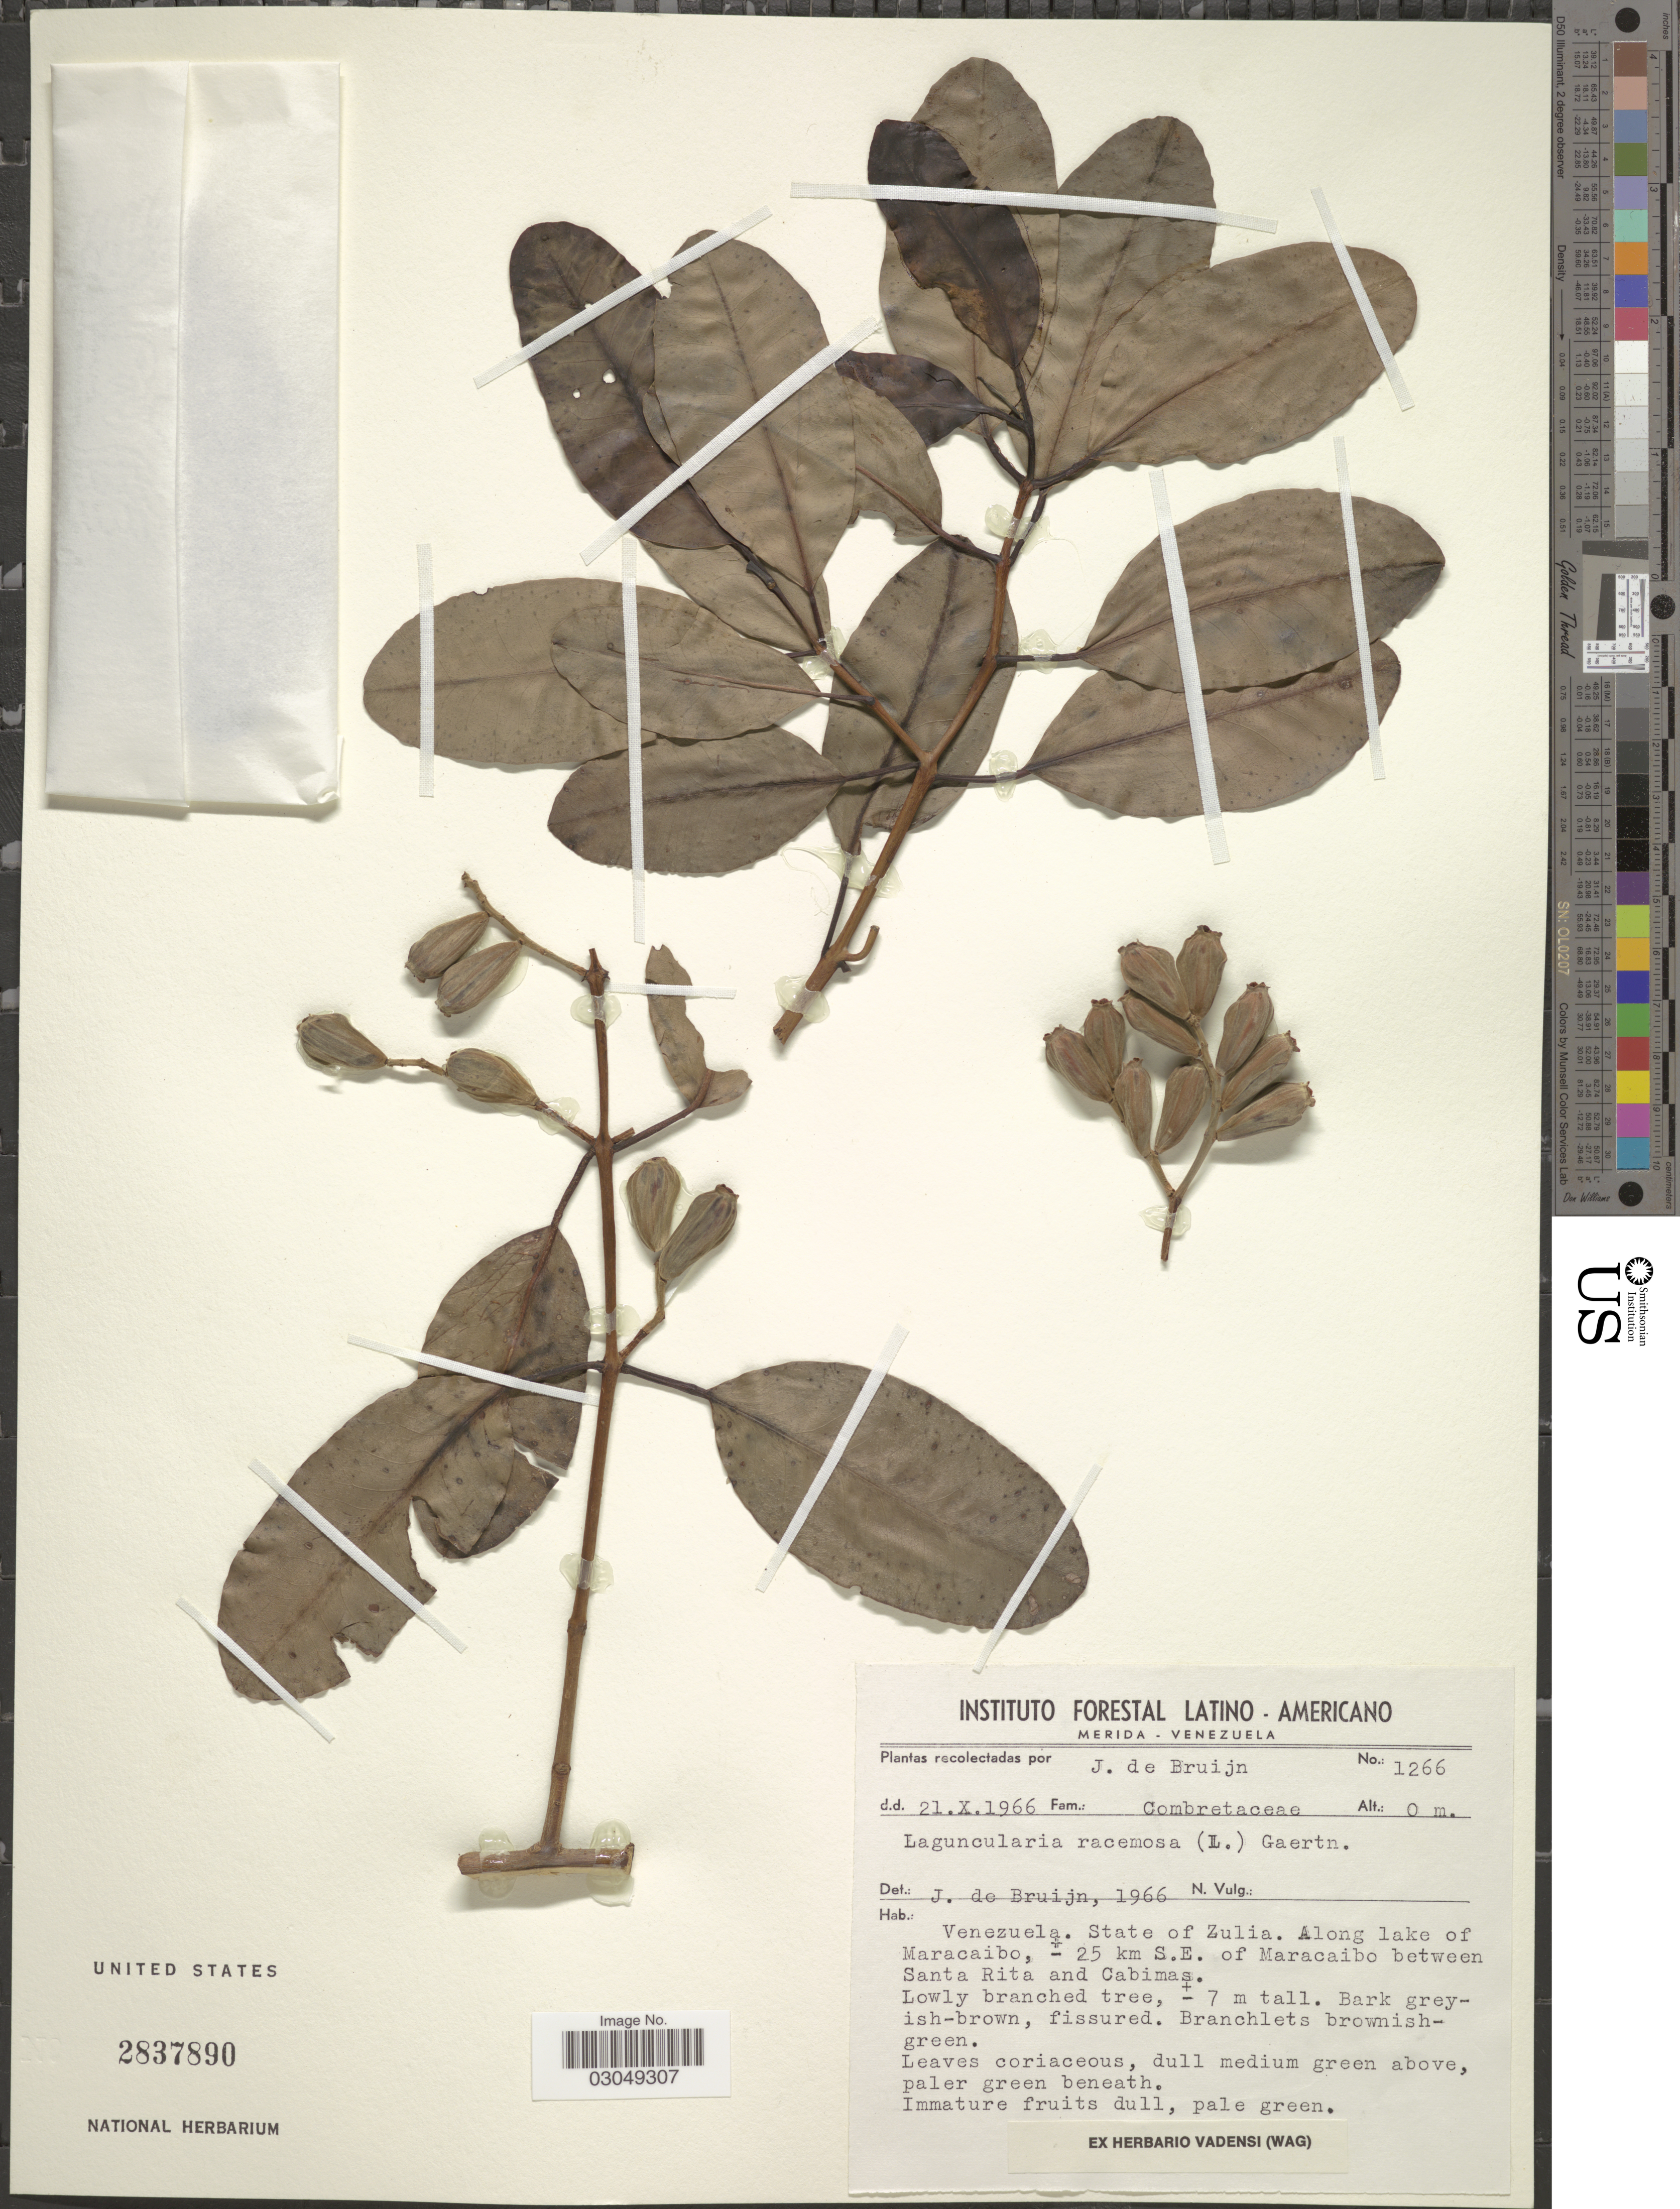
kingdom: Plantae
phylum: Tracheophyta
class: Magnoliopsida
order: Myrtales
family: Combretaceae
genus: Laguncularia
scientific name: Laguncularia racemosa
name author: (L.) C.F. Gaertn.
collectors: J. Bruijn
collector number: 1266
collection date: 1966-10-21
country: Venezuela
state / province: Zulia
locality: Along lake of Maracaibo, ± 25 km S.E. of Maracaibo, between Santa Rita and Cabimas.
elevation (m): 0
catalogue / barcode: US 2837890